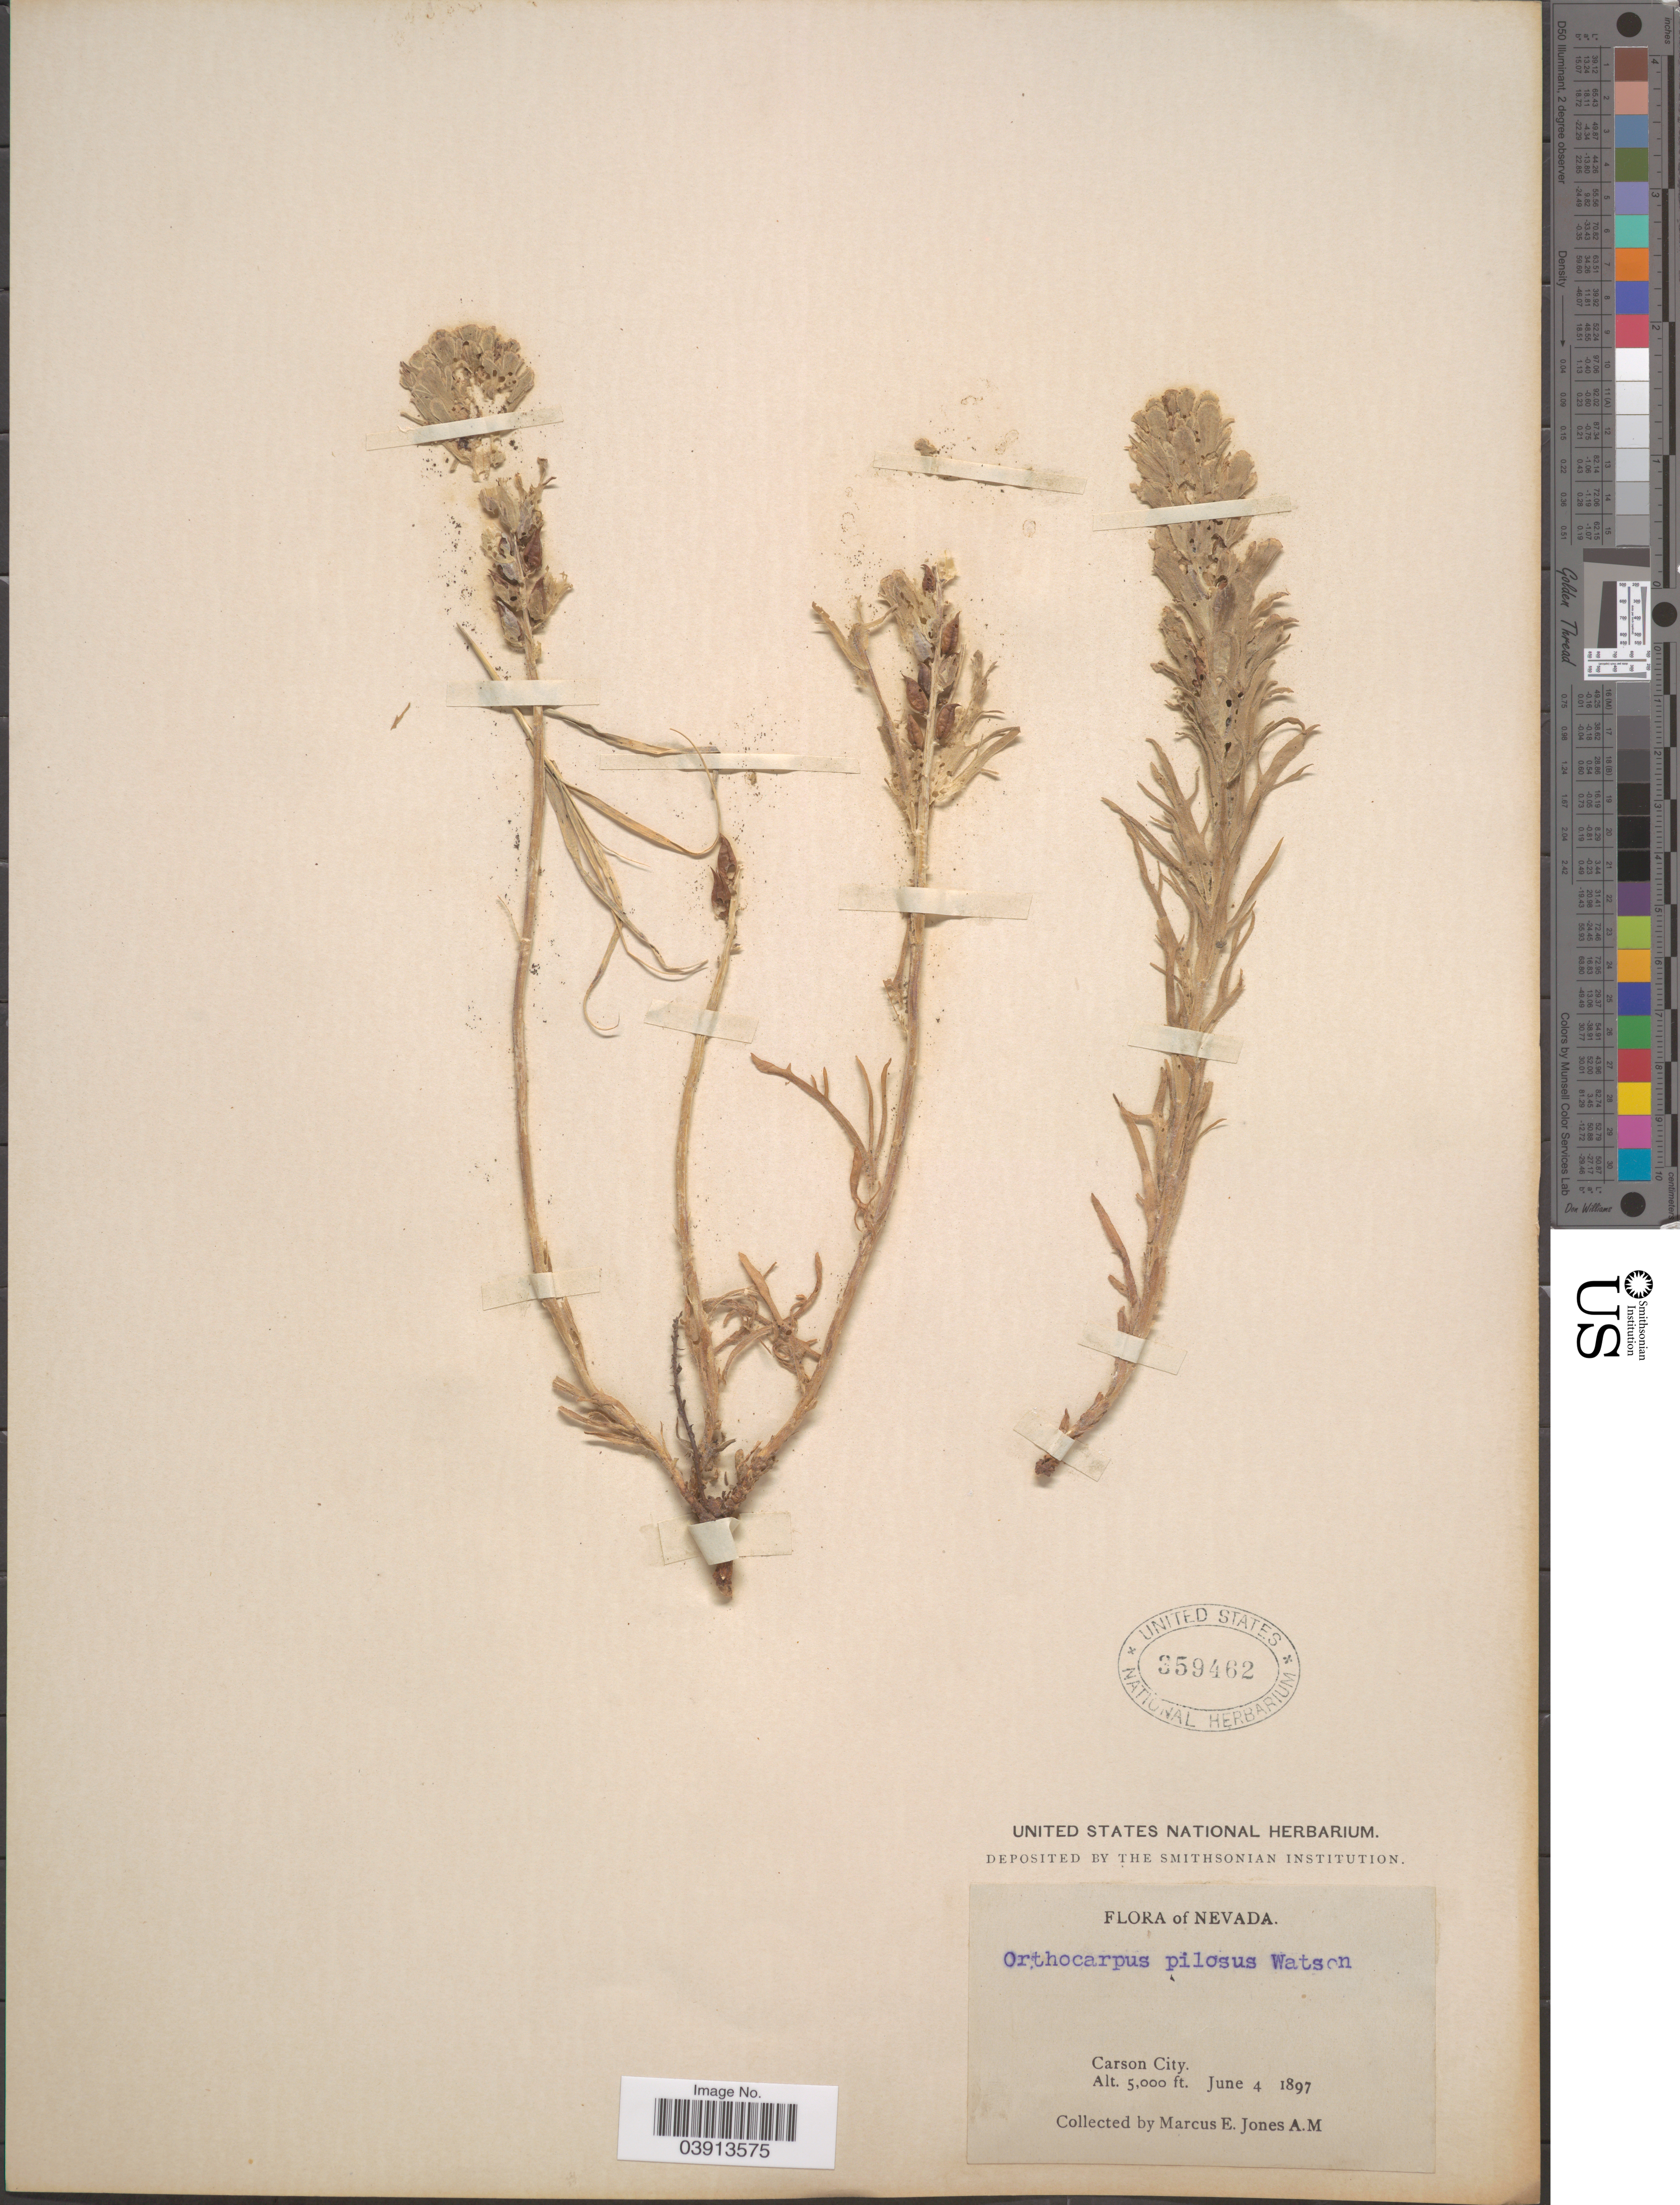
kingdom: Plantae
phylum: Tracheophyta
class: Magnoliopsida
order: Lamiales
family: Orobanchaceae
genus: Castilleja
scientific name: Castilleja pilosa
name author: (S. Watson) Rydb.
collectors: M. E. Jones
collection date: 1897-06-04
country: United States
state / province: Nevada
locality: Carson City.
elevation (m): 1524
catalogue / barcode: US 359462